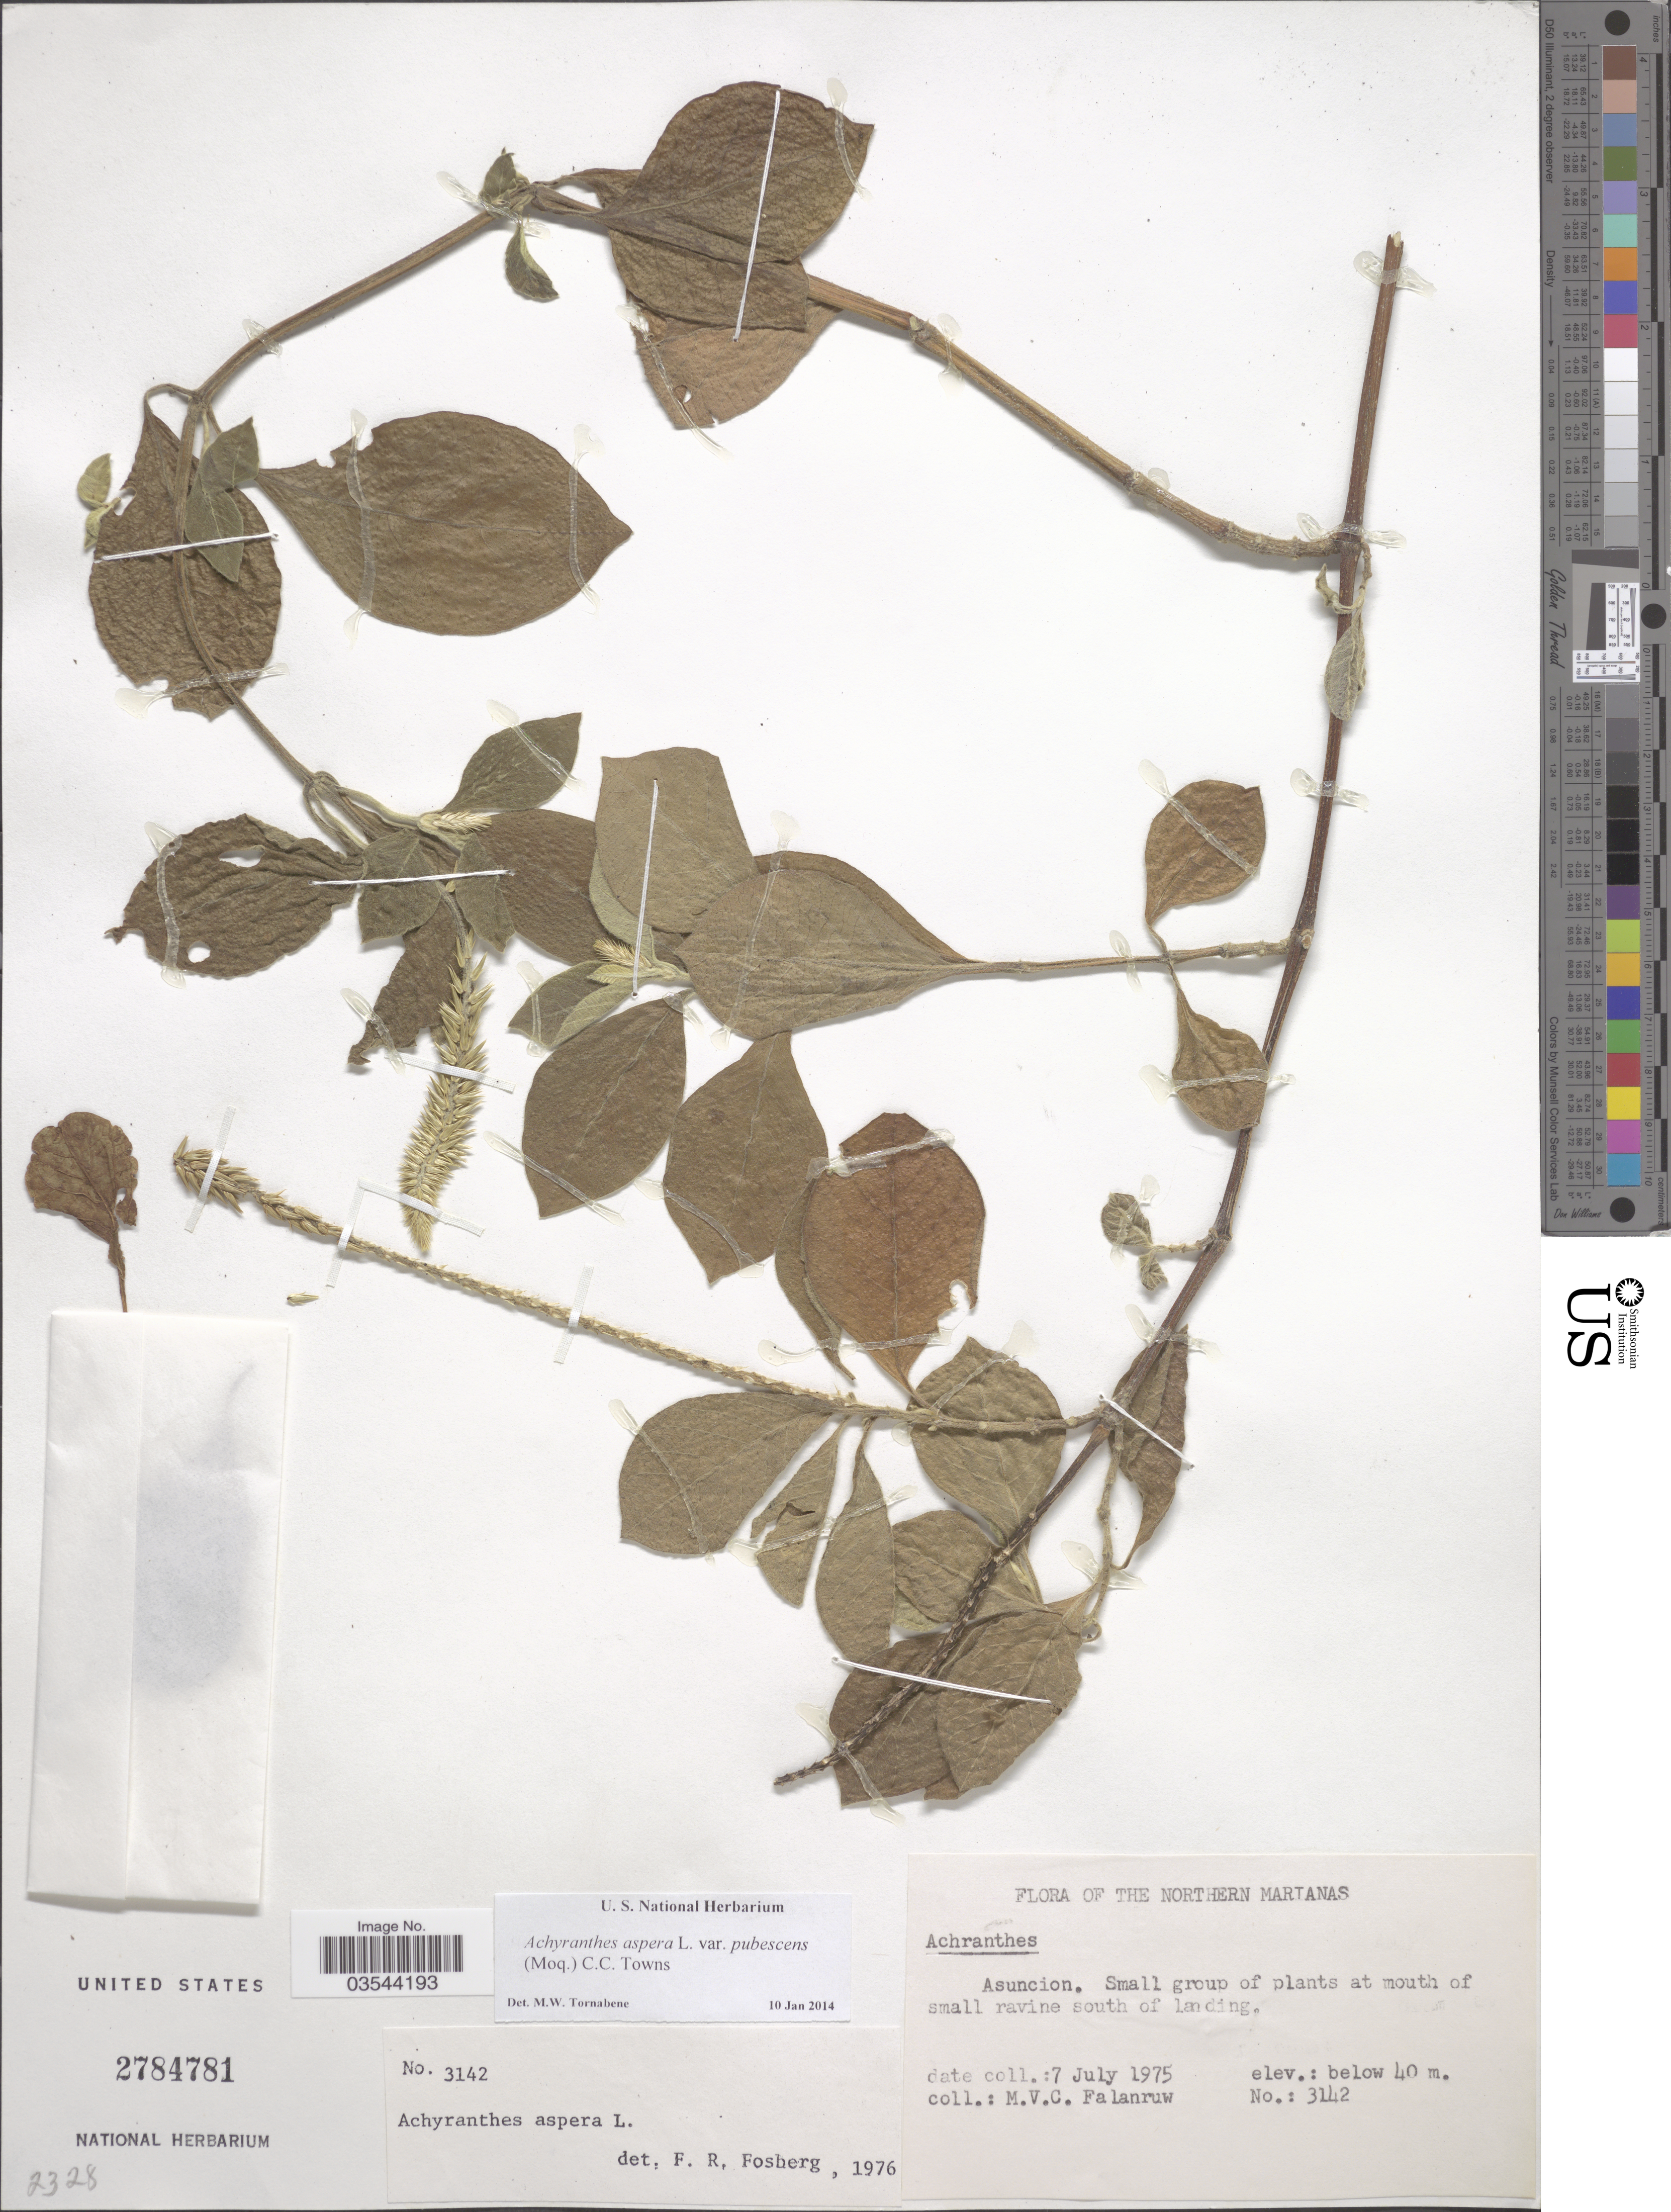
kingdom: Plantae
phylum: Tracheophyta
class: Magnoliopsida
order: Caryophyllales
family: Amaranthaceae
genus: Achyranthes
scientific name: Achyranthes aspera var. pubescens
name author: (Moq.) M. Gómez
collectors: M. V. Falanruw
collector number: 3142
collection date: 1975-07-07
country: Northern Mariana Islands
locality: The Northern Marianas. Asuncion. Small group of plants ravine south of Landing.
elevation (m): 40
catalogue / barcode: US 2784781